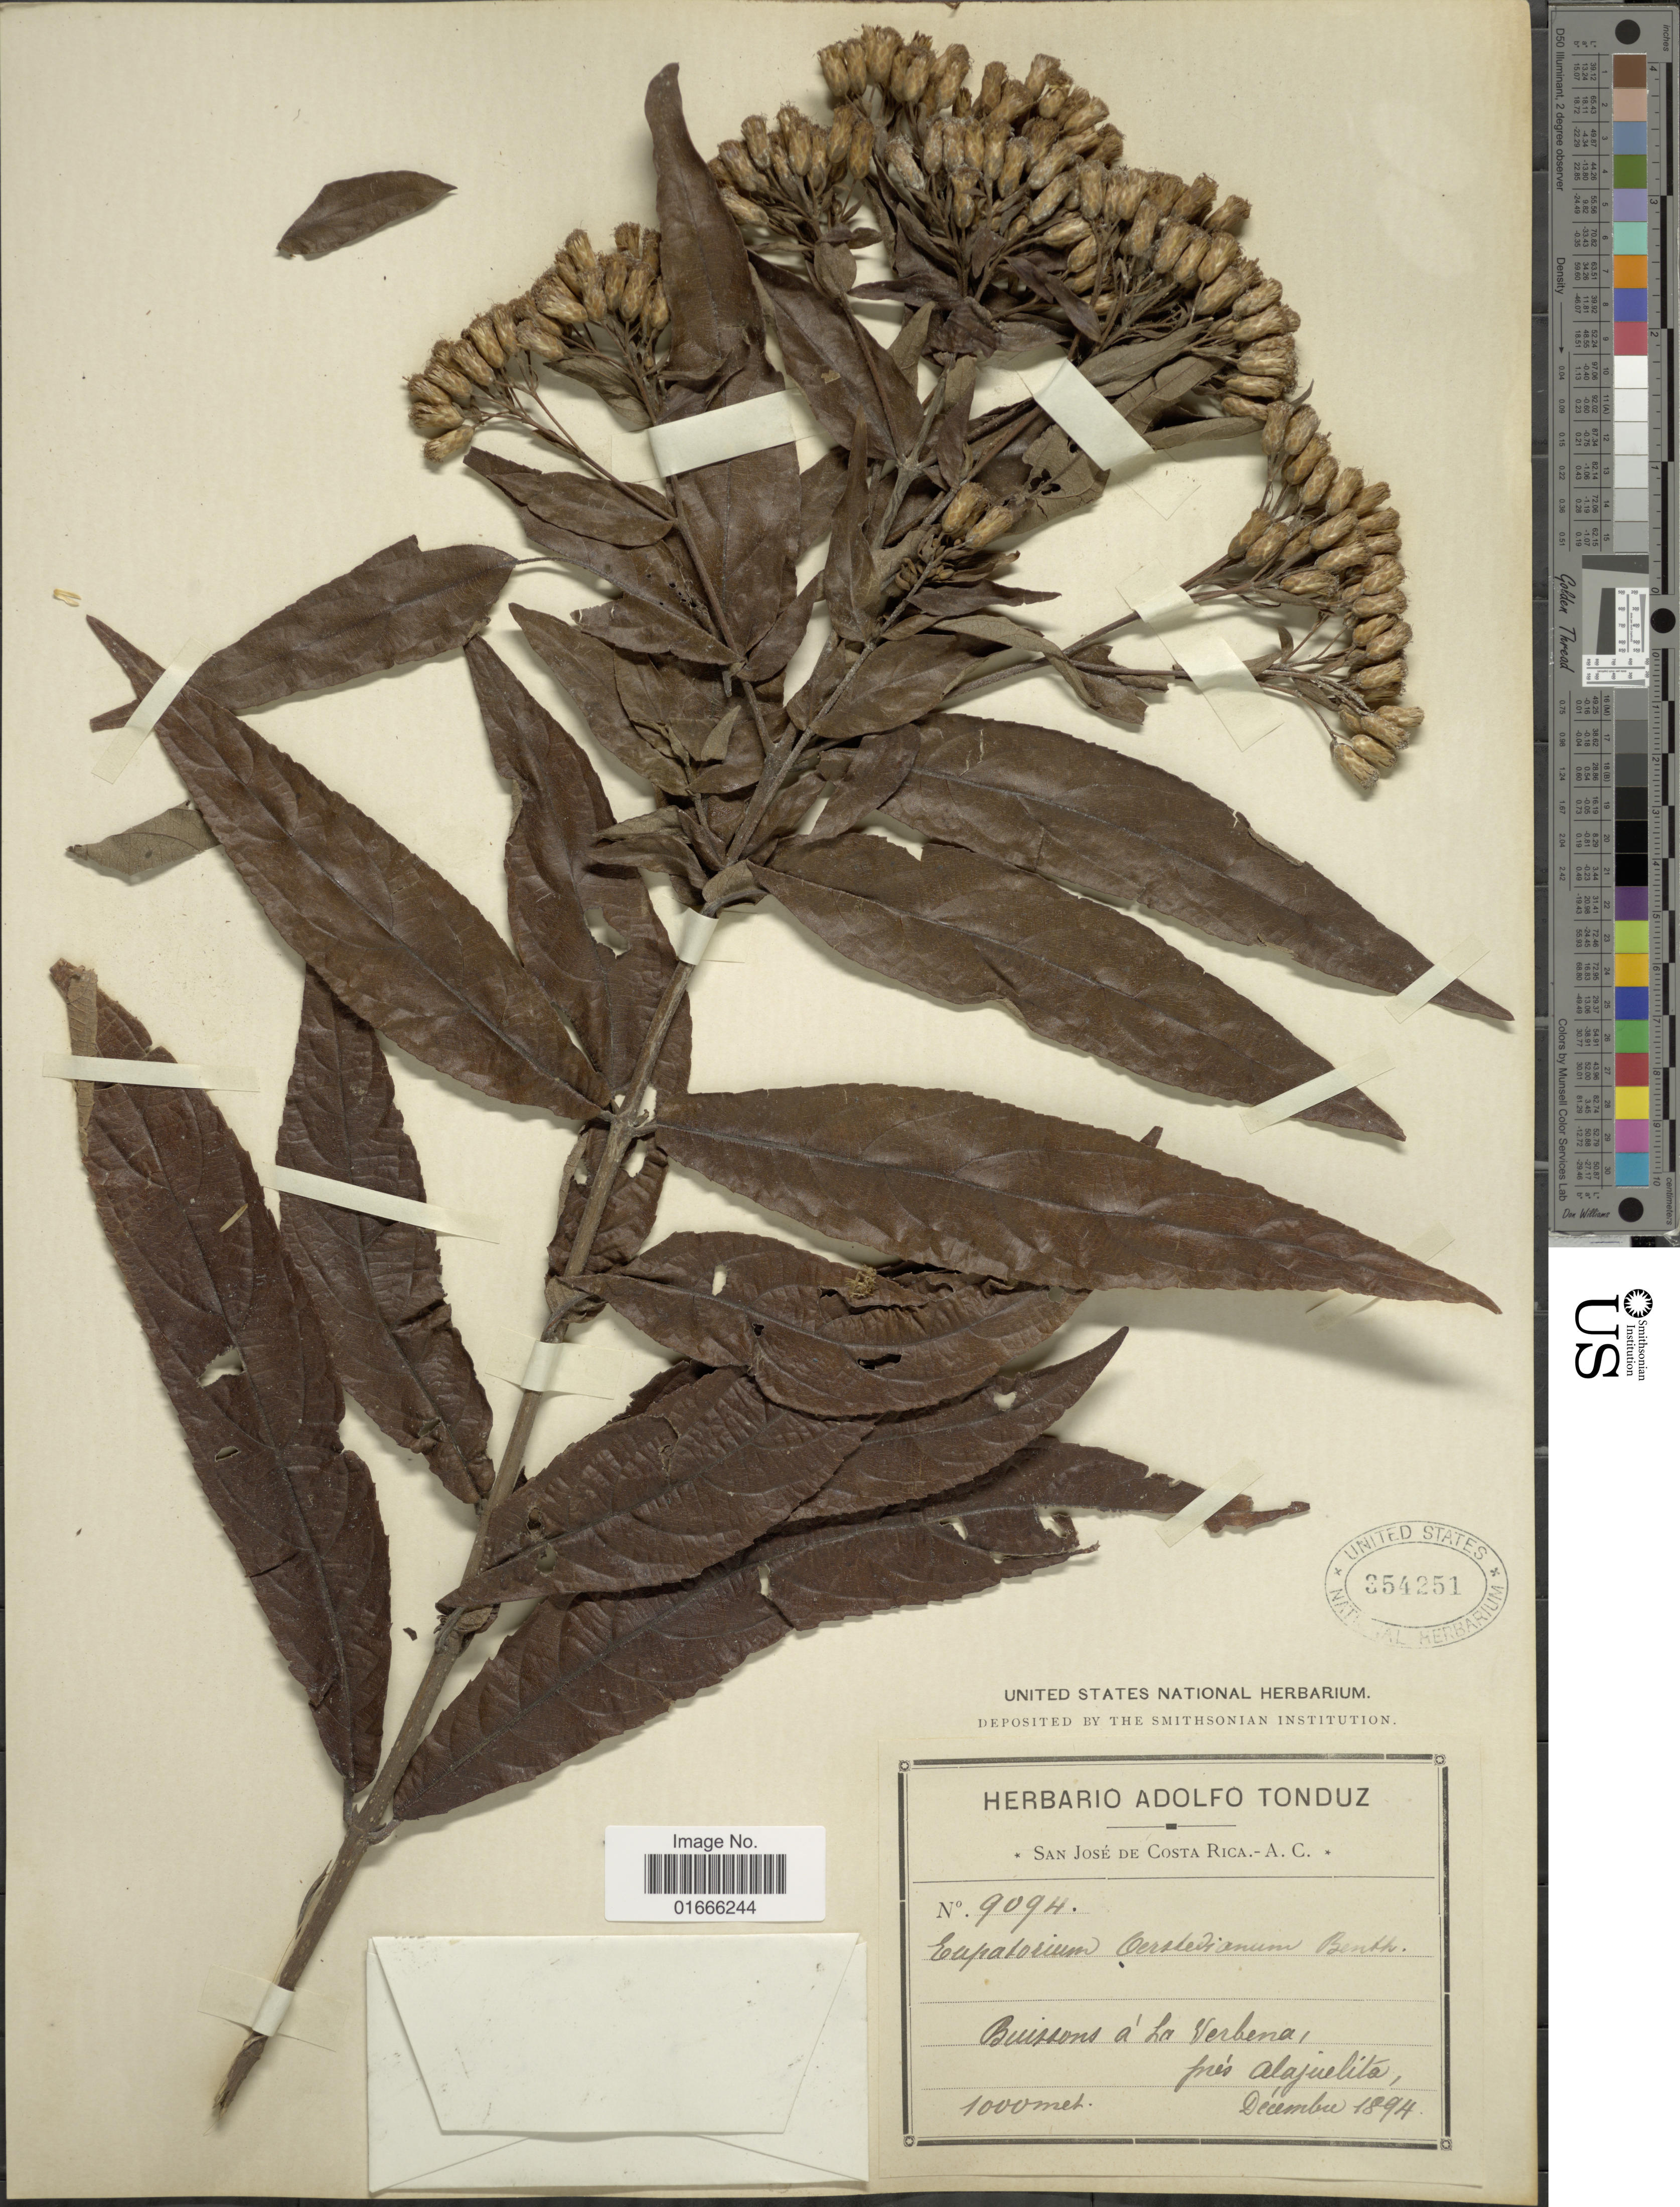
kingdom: Plantae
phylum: Tracheophyta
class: Magnoliopsida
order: Asterales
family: Asteraceae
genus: Chromolaena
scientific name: Chromolaena oerstediana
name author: (B.L. Rob. ex Oerst.) R.M. King & H. Rob.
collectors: A. Tonduz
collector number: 9094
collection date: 1894-12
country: Costa Rica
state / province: Alajuela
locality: Buissons a la Verbena pres Alajuelita.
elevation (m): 1000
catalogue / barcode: US 354251